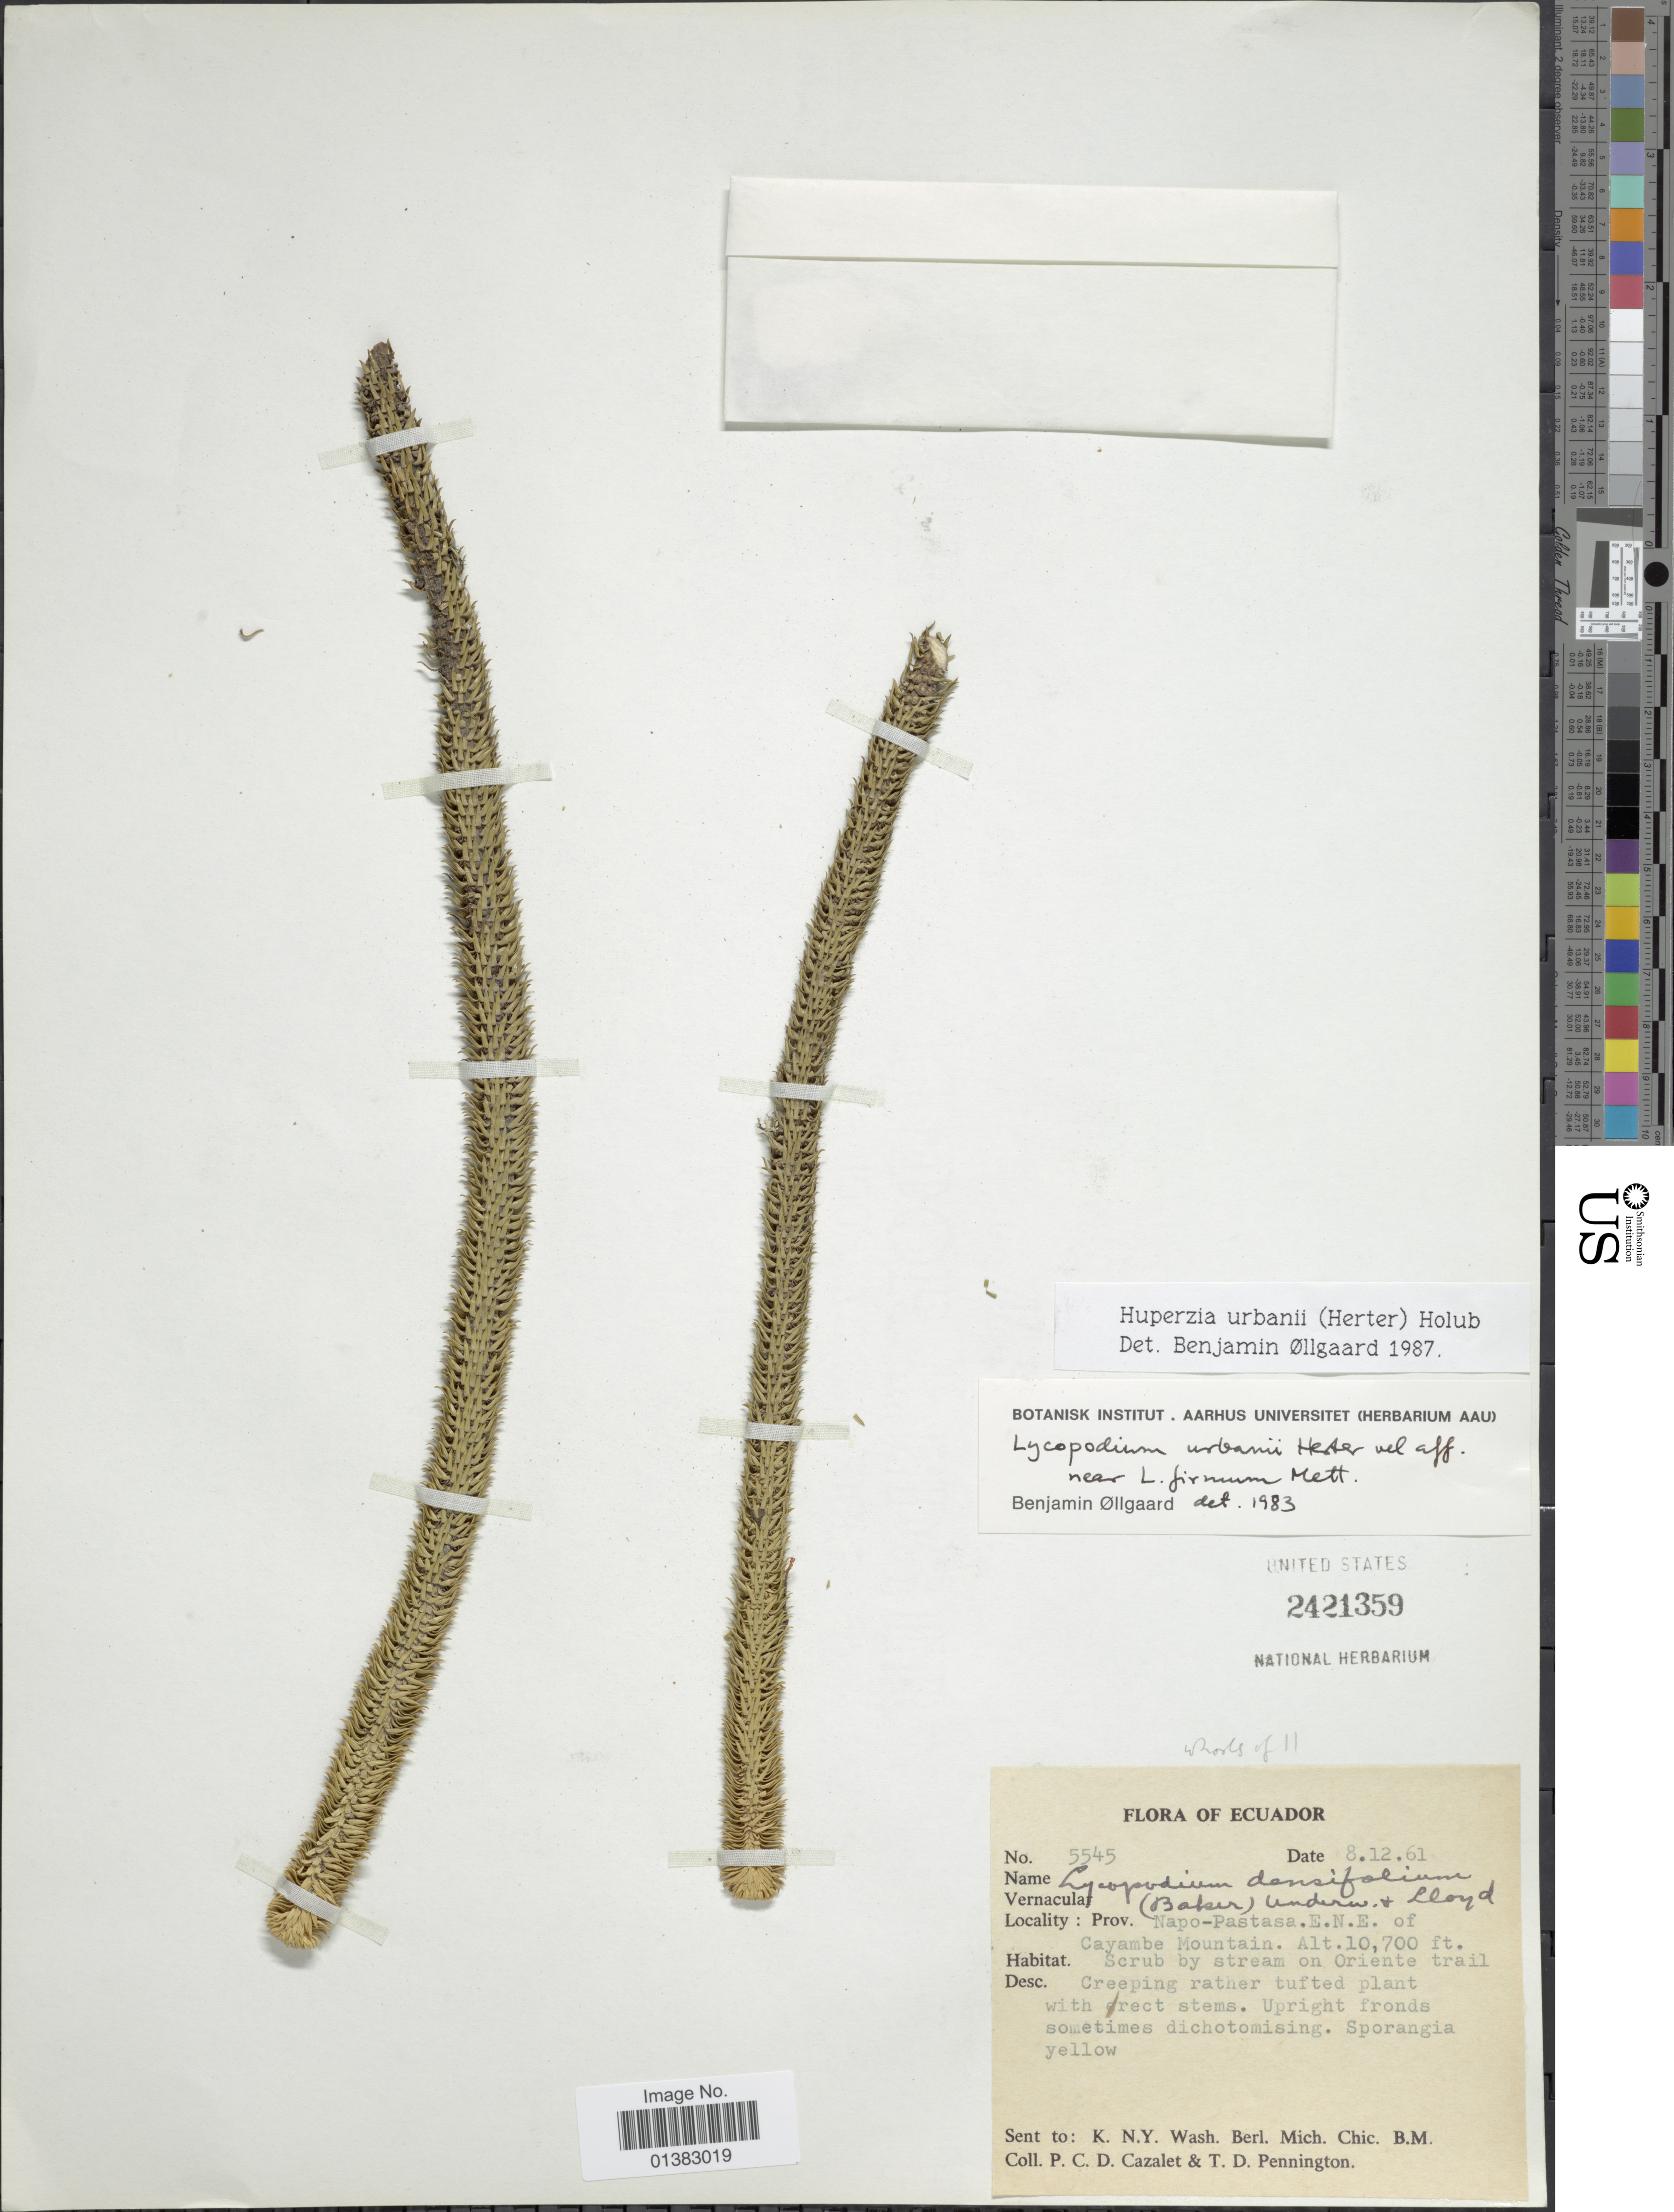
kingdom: Plantae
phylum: Tracheophyta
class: Lycopodiopsida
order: Lycopodiales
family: Lycopodiaceae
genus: Phlegmariurus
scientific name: Phlegmariurus urbanii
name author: (Herter) B. Øllg.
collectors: P. C. D. Cazalet & T. D. Pennington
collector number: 5545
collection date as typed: Transcribed d/m/y: 8/12/61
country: Ecuador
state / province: Napo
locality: Prov. Napo-Pastasa. E.N.E. of Cayambe Mountain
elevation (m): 3261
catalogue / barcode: US 2421359